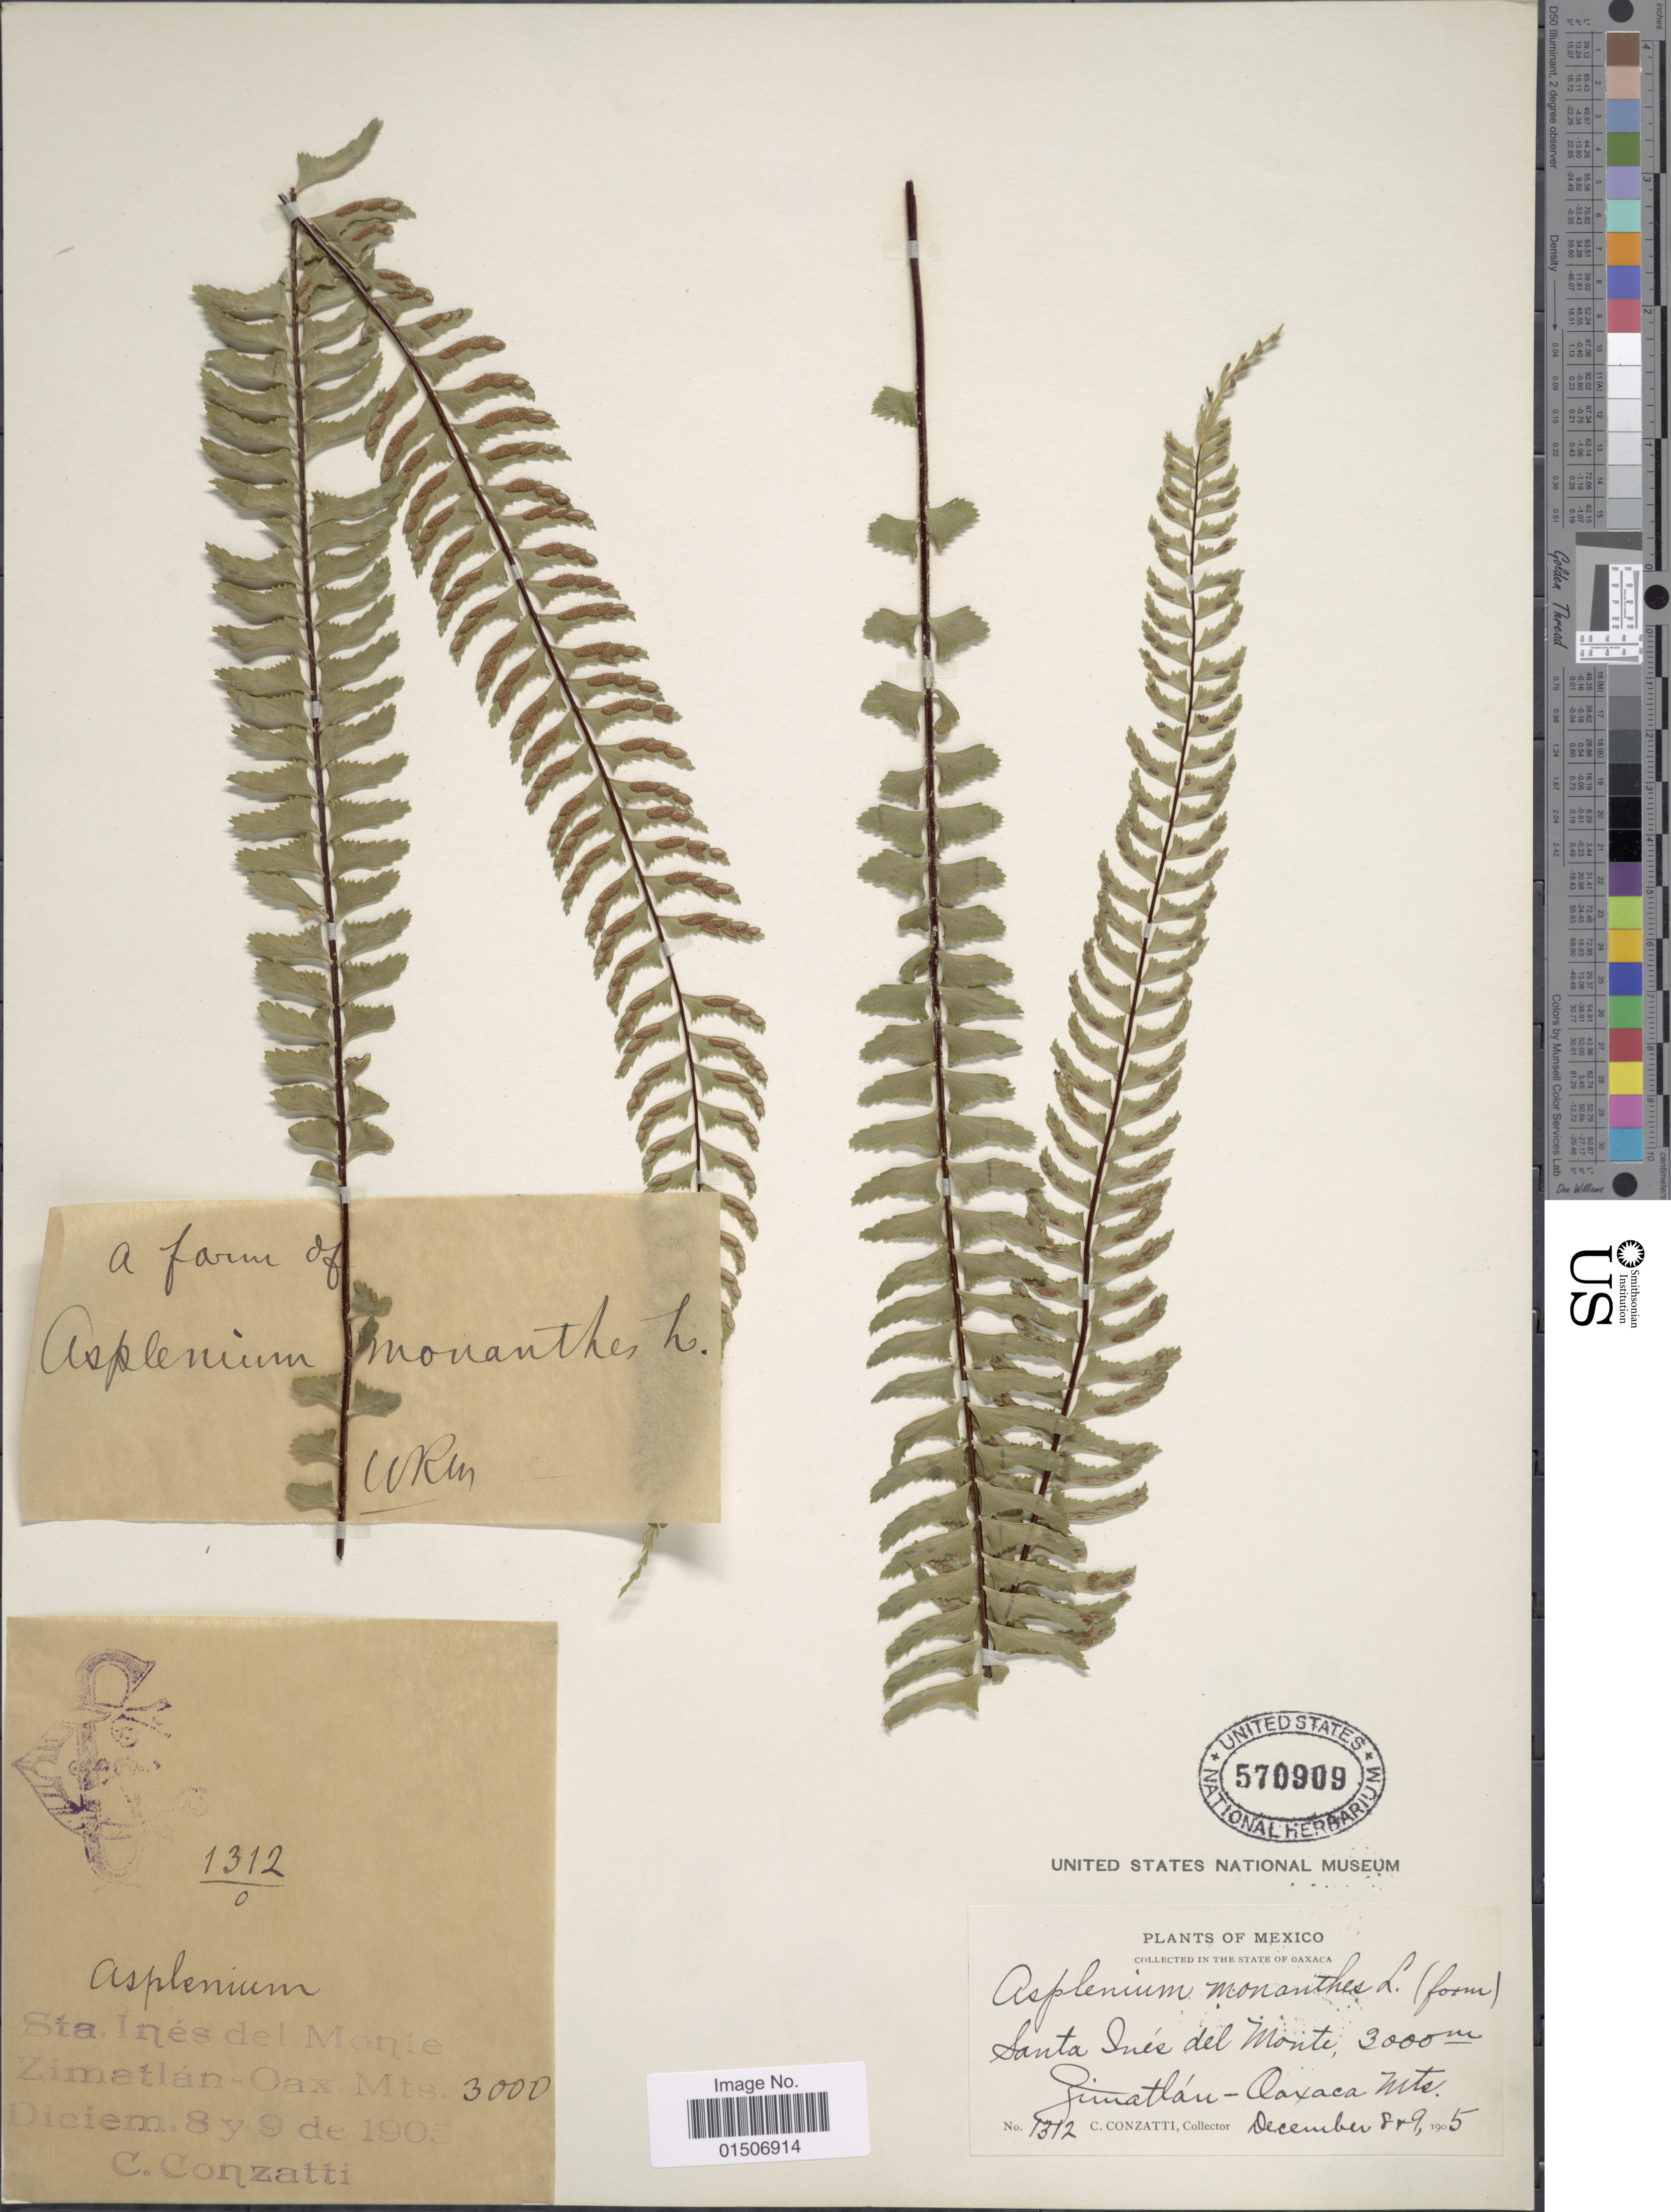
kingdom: Plantae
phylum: Tracheophyta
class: Polypodiopsida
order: Polypodiales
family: Aspleniaceae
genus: Asplenium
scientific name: Asplenium monanthes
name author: L.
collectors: C. Conzatti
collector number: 1312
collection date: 1905-12-08/1905-12-09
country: Mexico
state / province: Oaxaca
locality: Santa Inés del Monte, Zimatlán-Oaxaca Mts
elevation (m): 3000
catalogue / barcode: US 570909